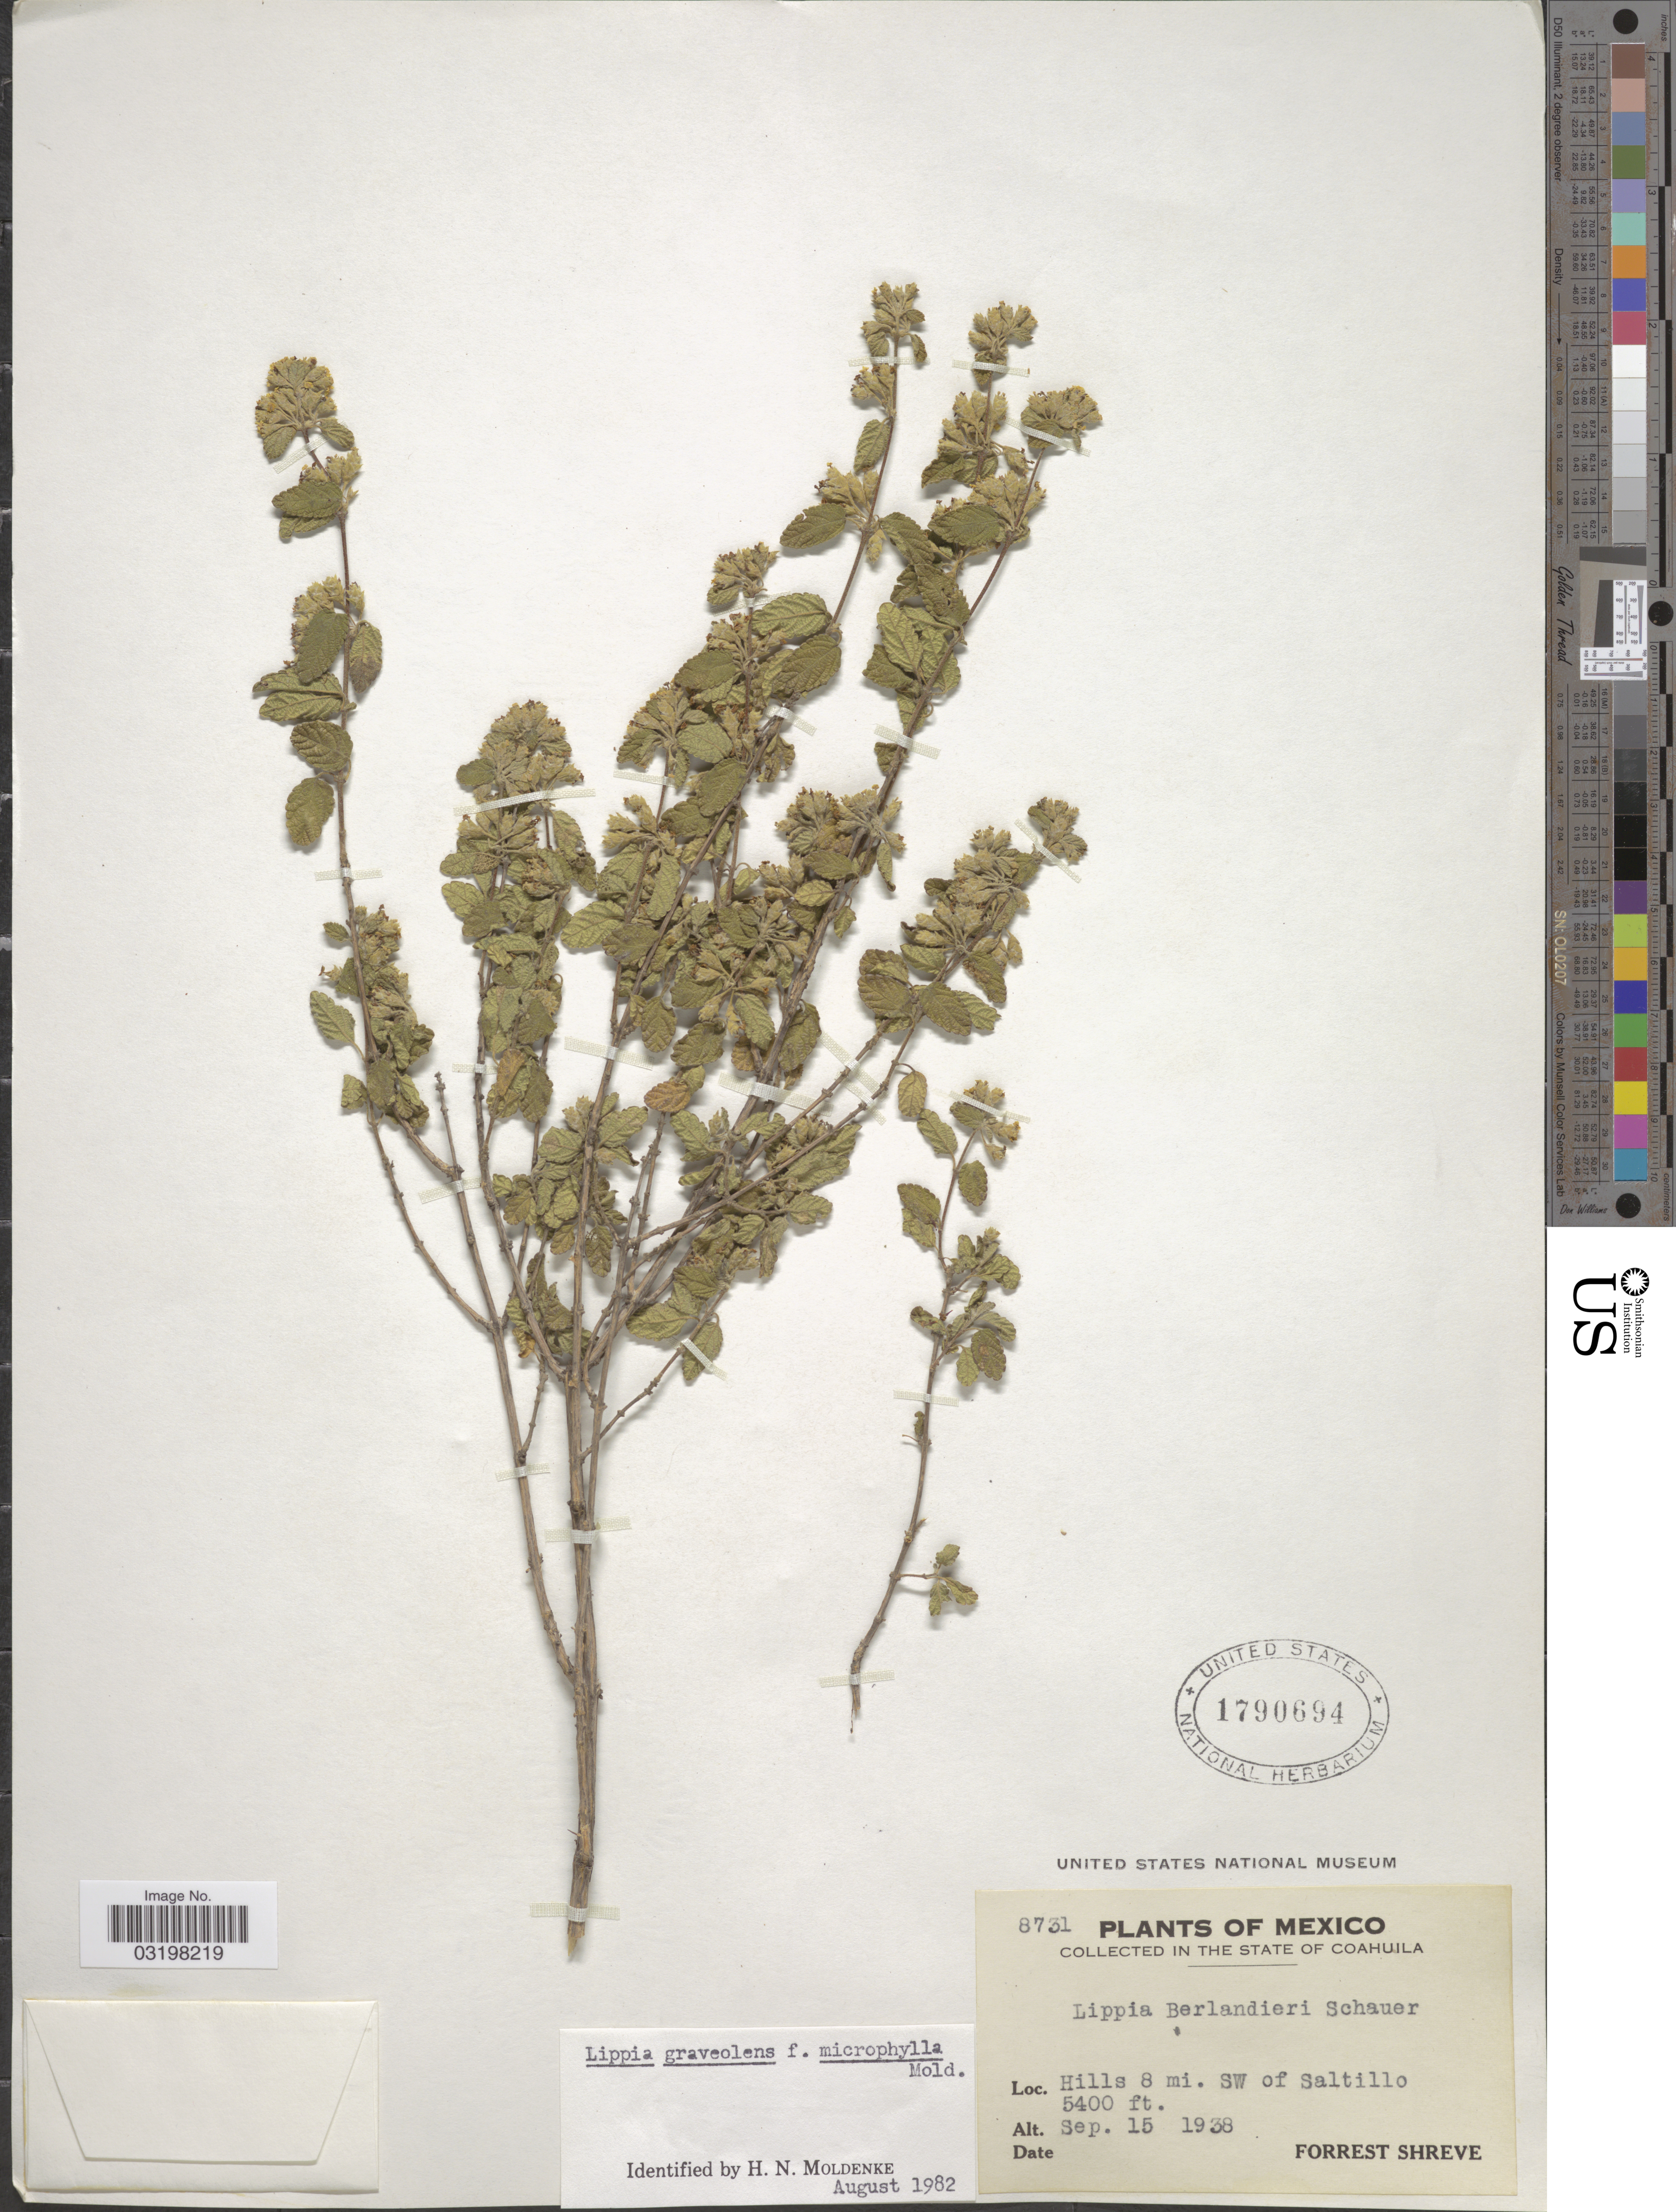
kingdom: Plantae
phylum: Tracheophyta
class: Magnoliopsida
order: Lamiales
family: Verbenaceae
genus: Lippia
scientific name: Lippia graveolens f. microphylla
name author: Kunth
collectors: F. Shreve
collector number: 8731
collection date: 1938-09-15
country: Mexico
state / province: Coahuila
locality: Hills 8 mi. SW of Saltillo.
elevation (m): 1646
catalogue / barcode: US 1790694